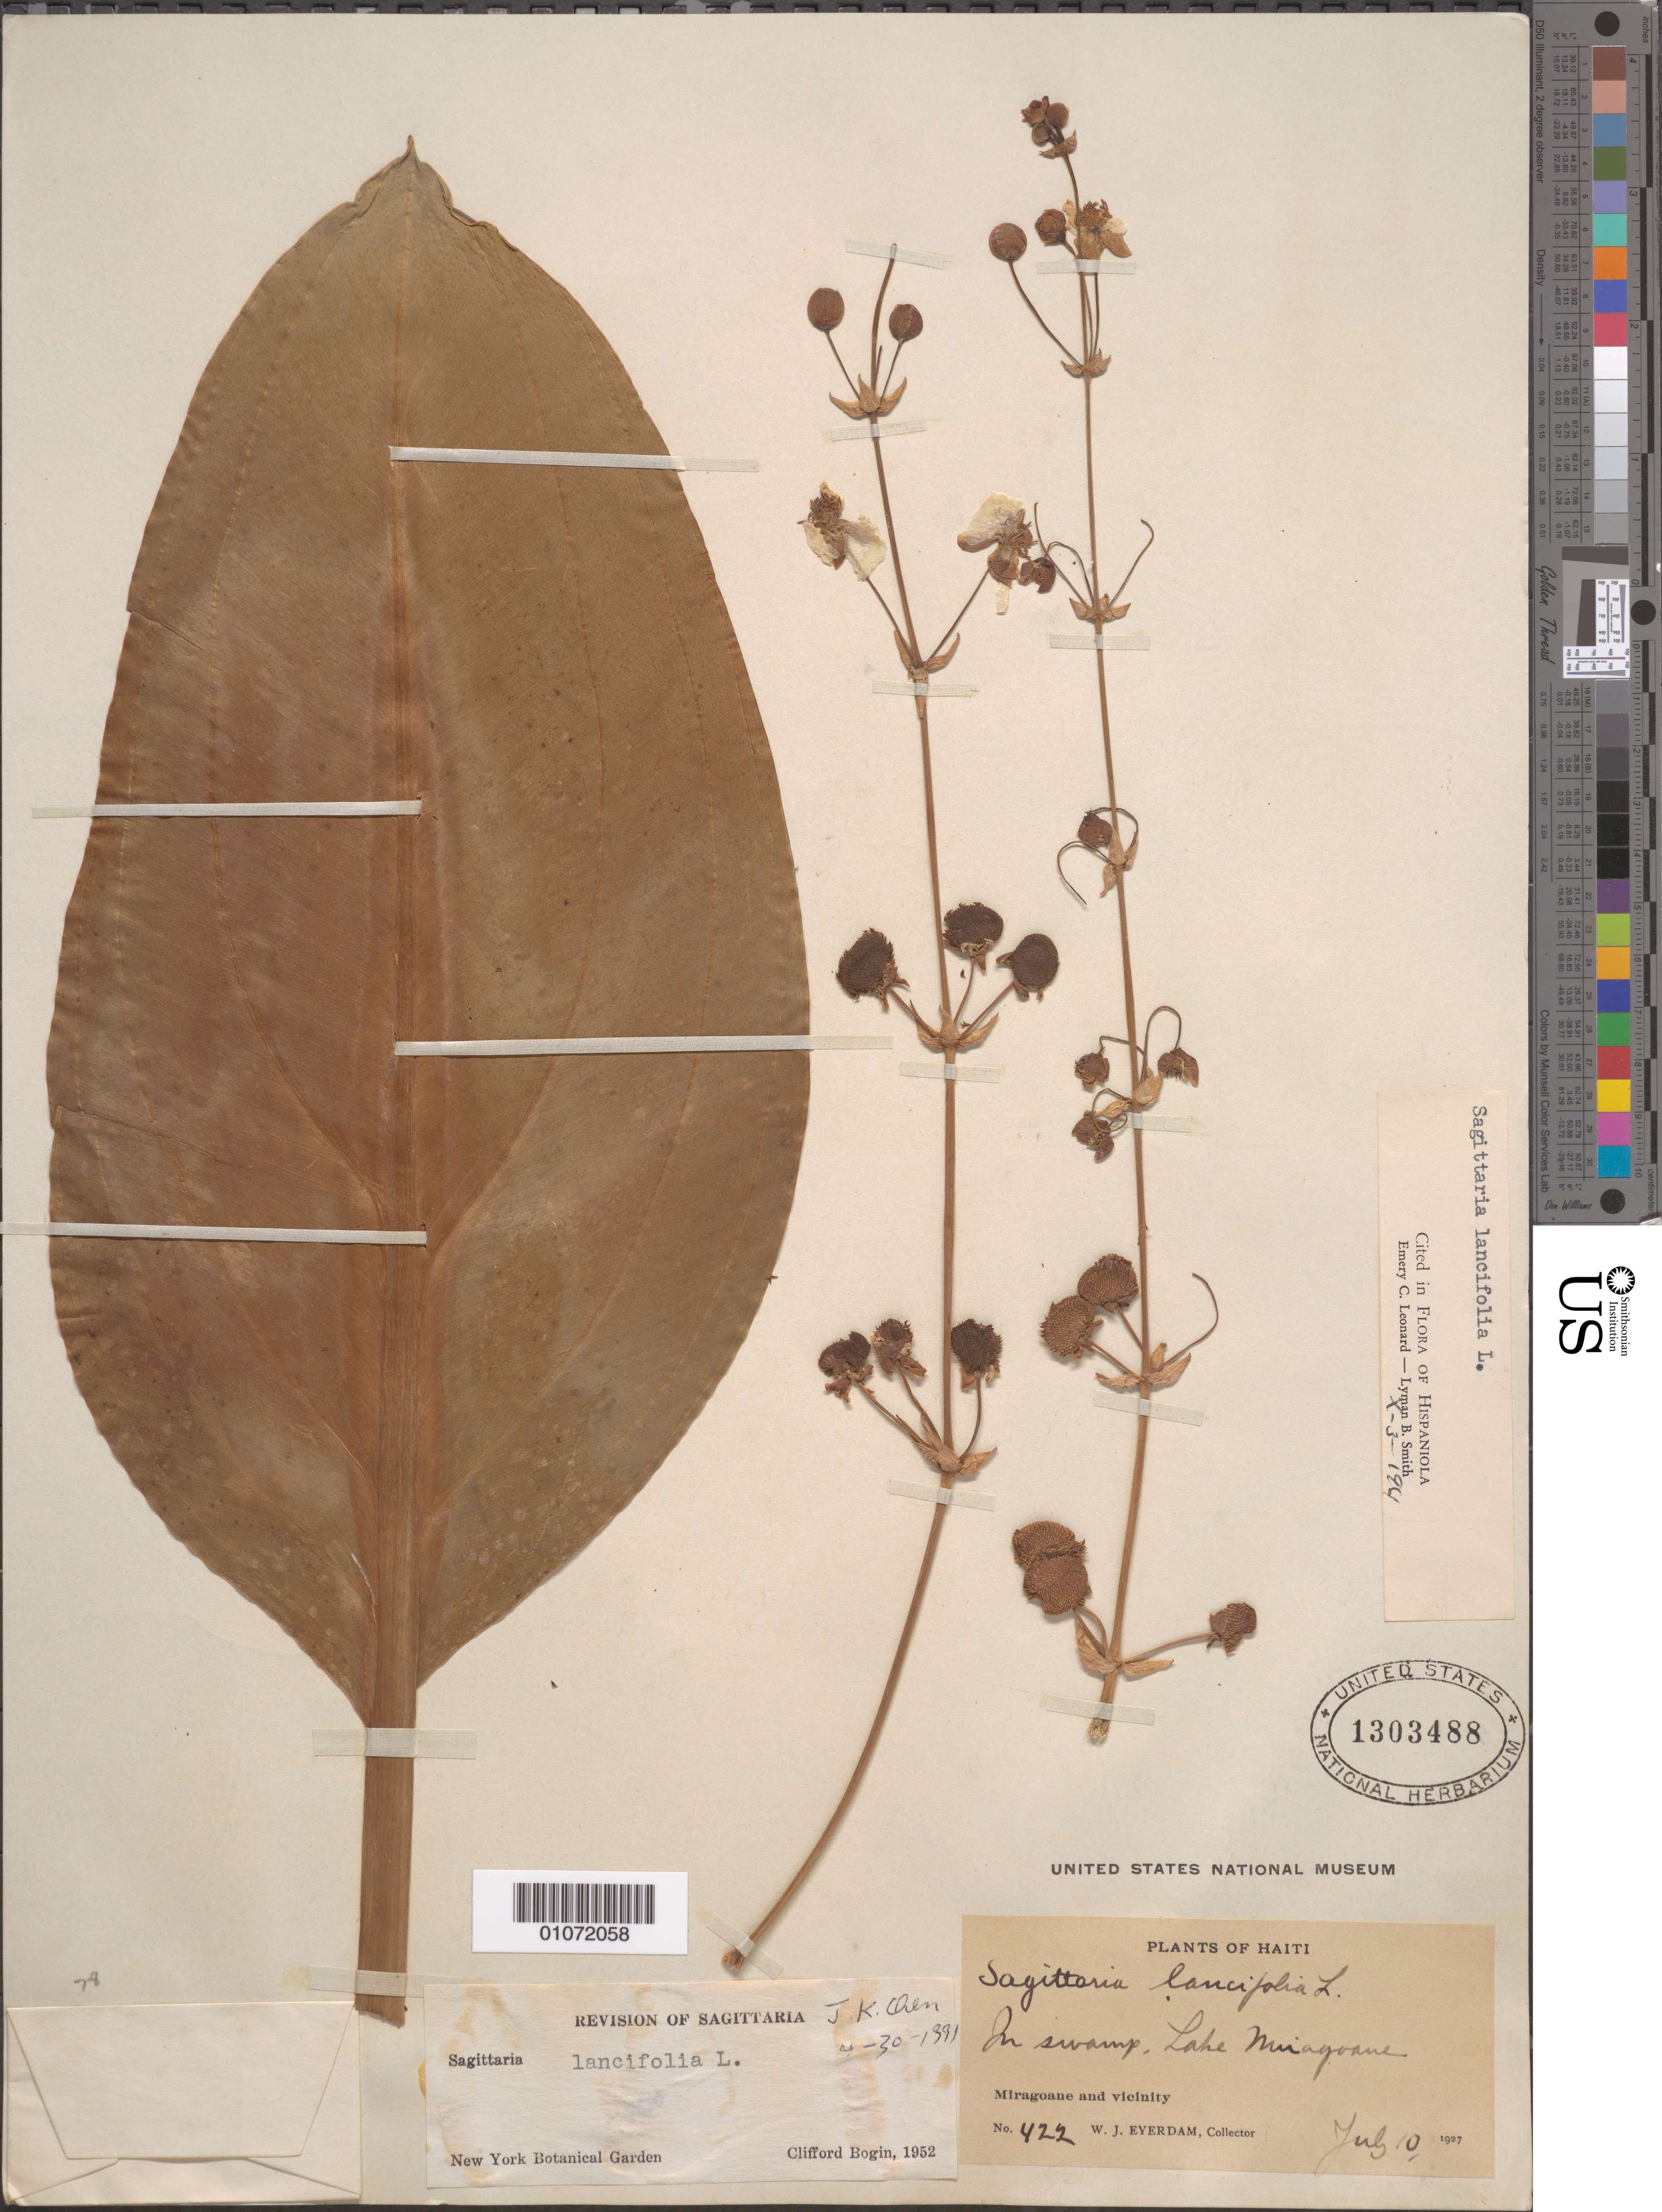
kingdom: Plantae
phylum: Tracheophyta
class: Liliopsida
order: Alismatales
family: Alismataceae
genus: Sagittaria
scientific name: Sagittaria lancifolia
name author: L.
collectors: W. J. Eyerdam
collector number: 422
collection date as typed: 10 Jul 1927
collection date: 1927-07-10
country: Haiti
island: Hispaniola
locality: A swampy lake. Miagoane and vicinity.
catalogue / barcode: US 1303488